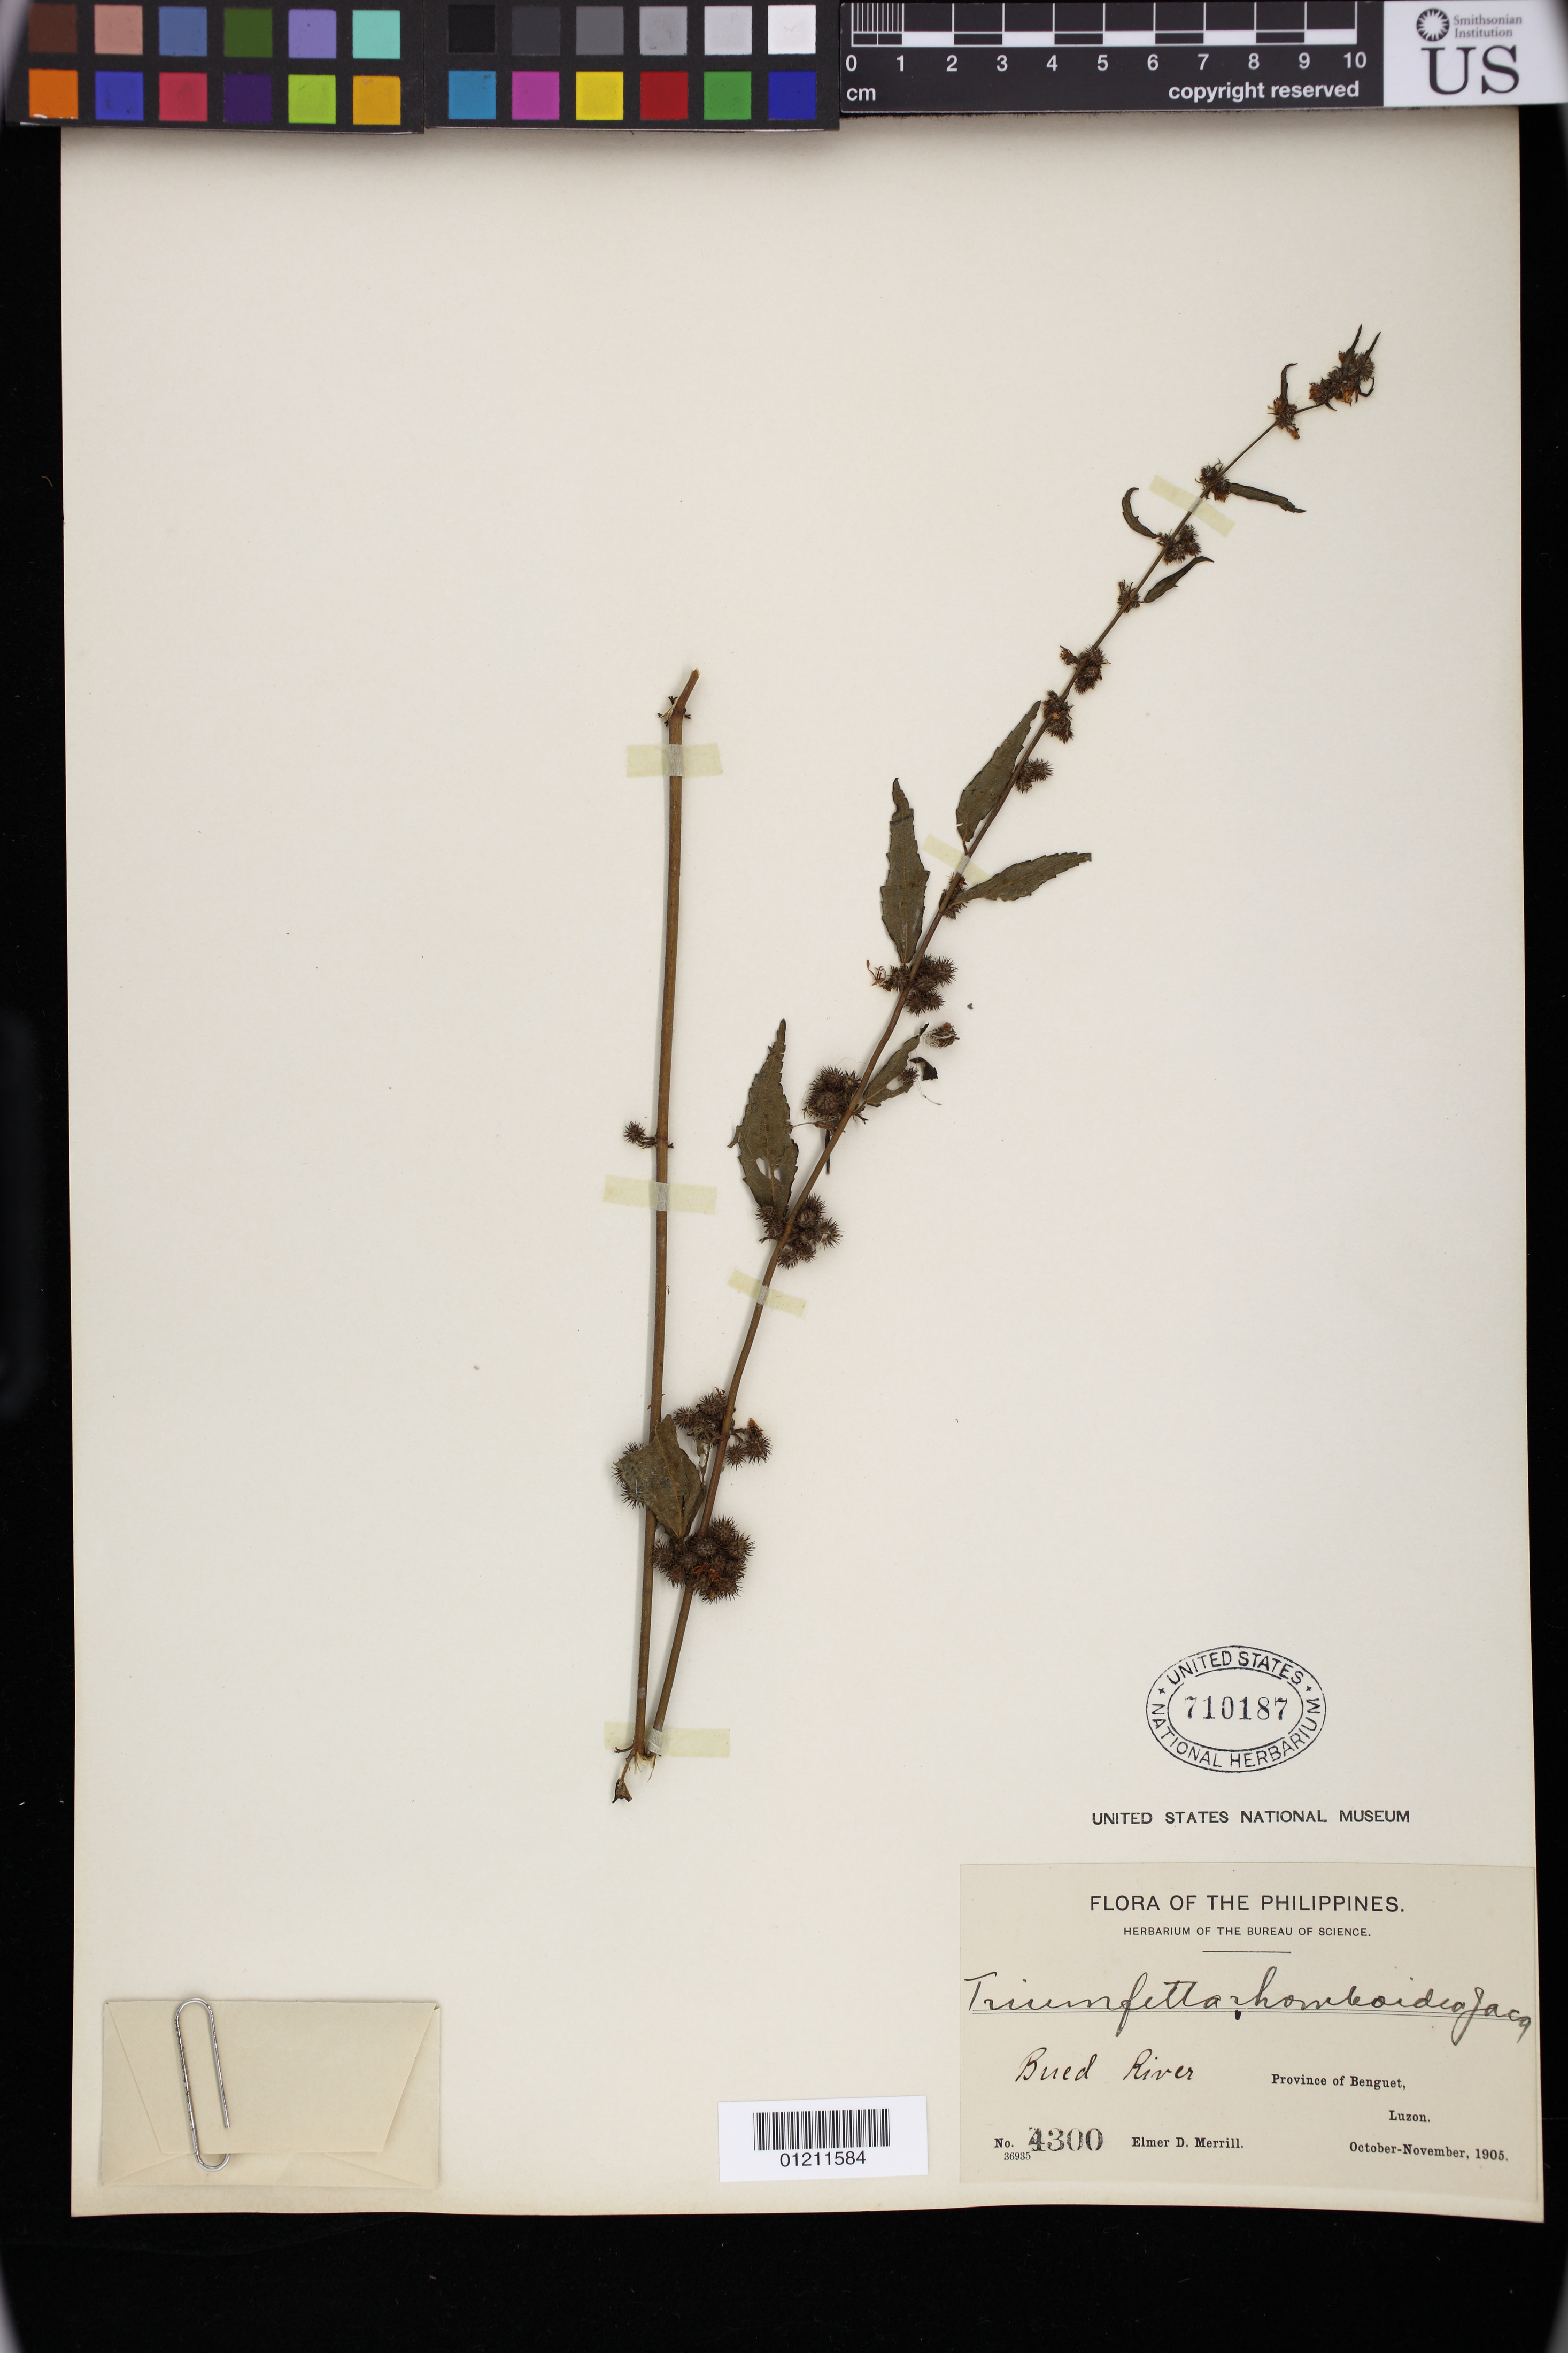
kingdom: Plantae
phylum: Tracheophyta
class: Magnoliopsida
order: Malvales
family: Malvaceae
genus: Triumfetta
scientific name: Triumfetta rhomboidea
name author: Jacq.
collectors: E. D. Merrill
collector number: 4300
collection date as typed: Oct 1905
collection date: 1905-10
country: Philippines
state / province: Ilocos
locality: Bued River, Province of Benguet, Luzon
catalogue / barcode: US 710187